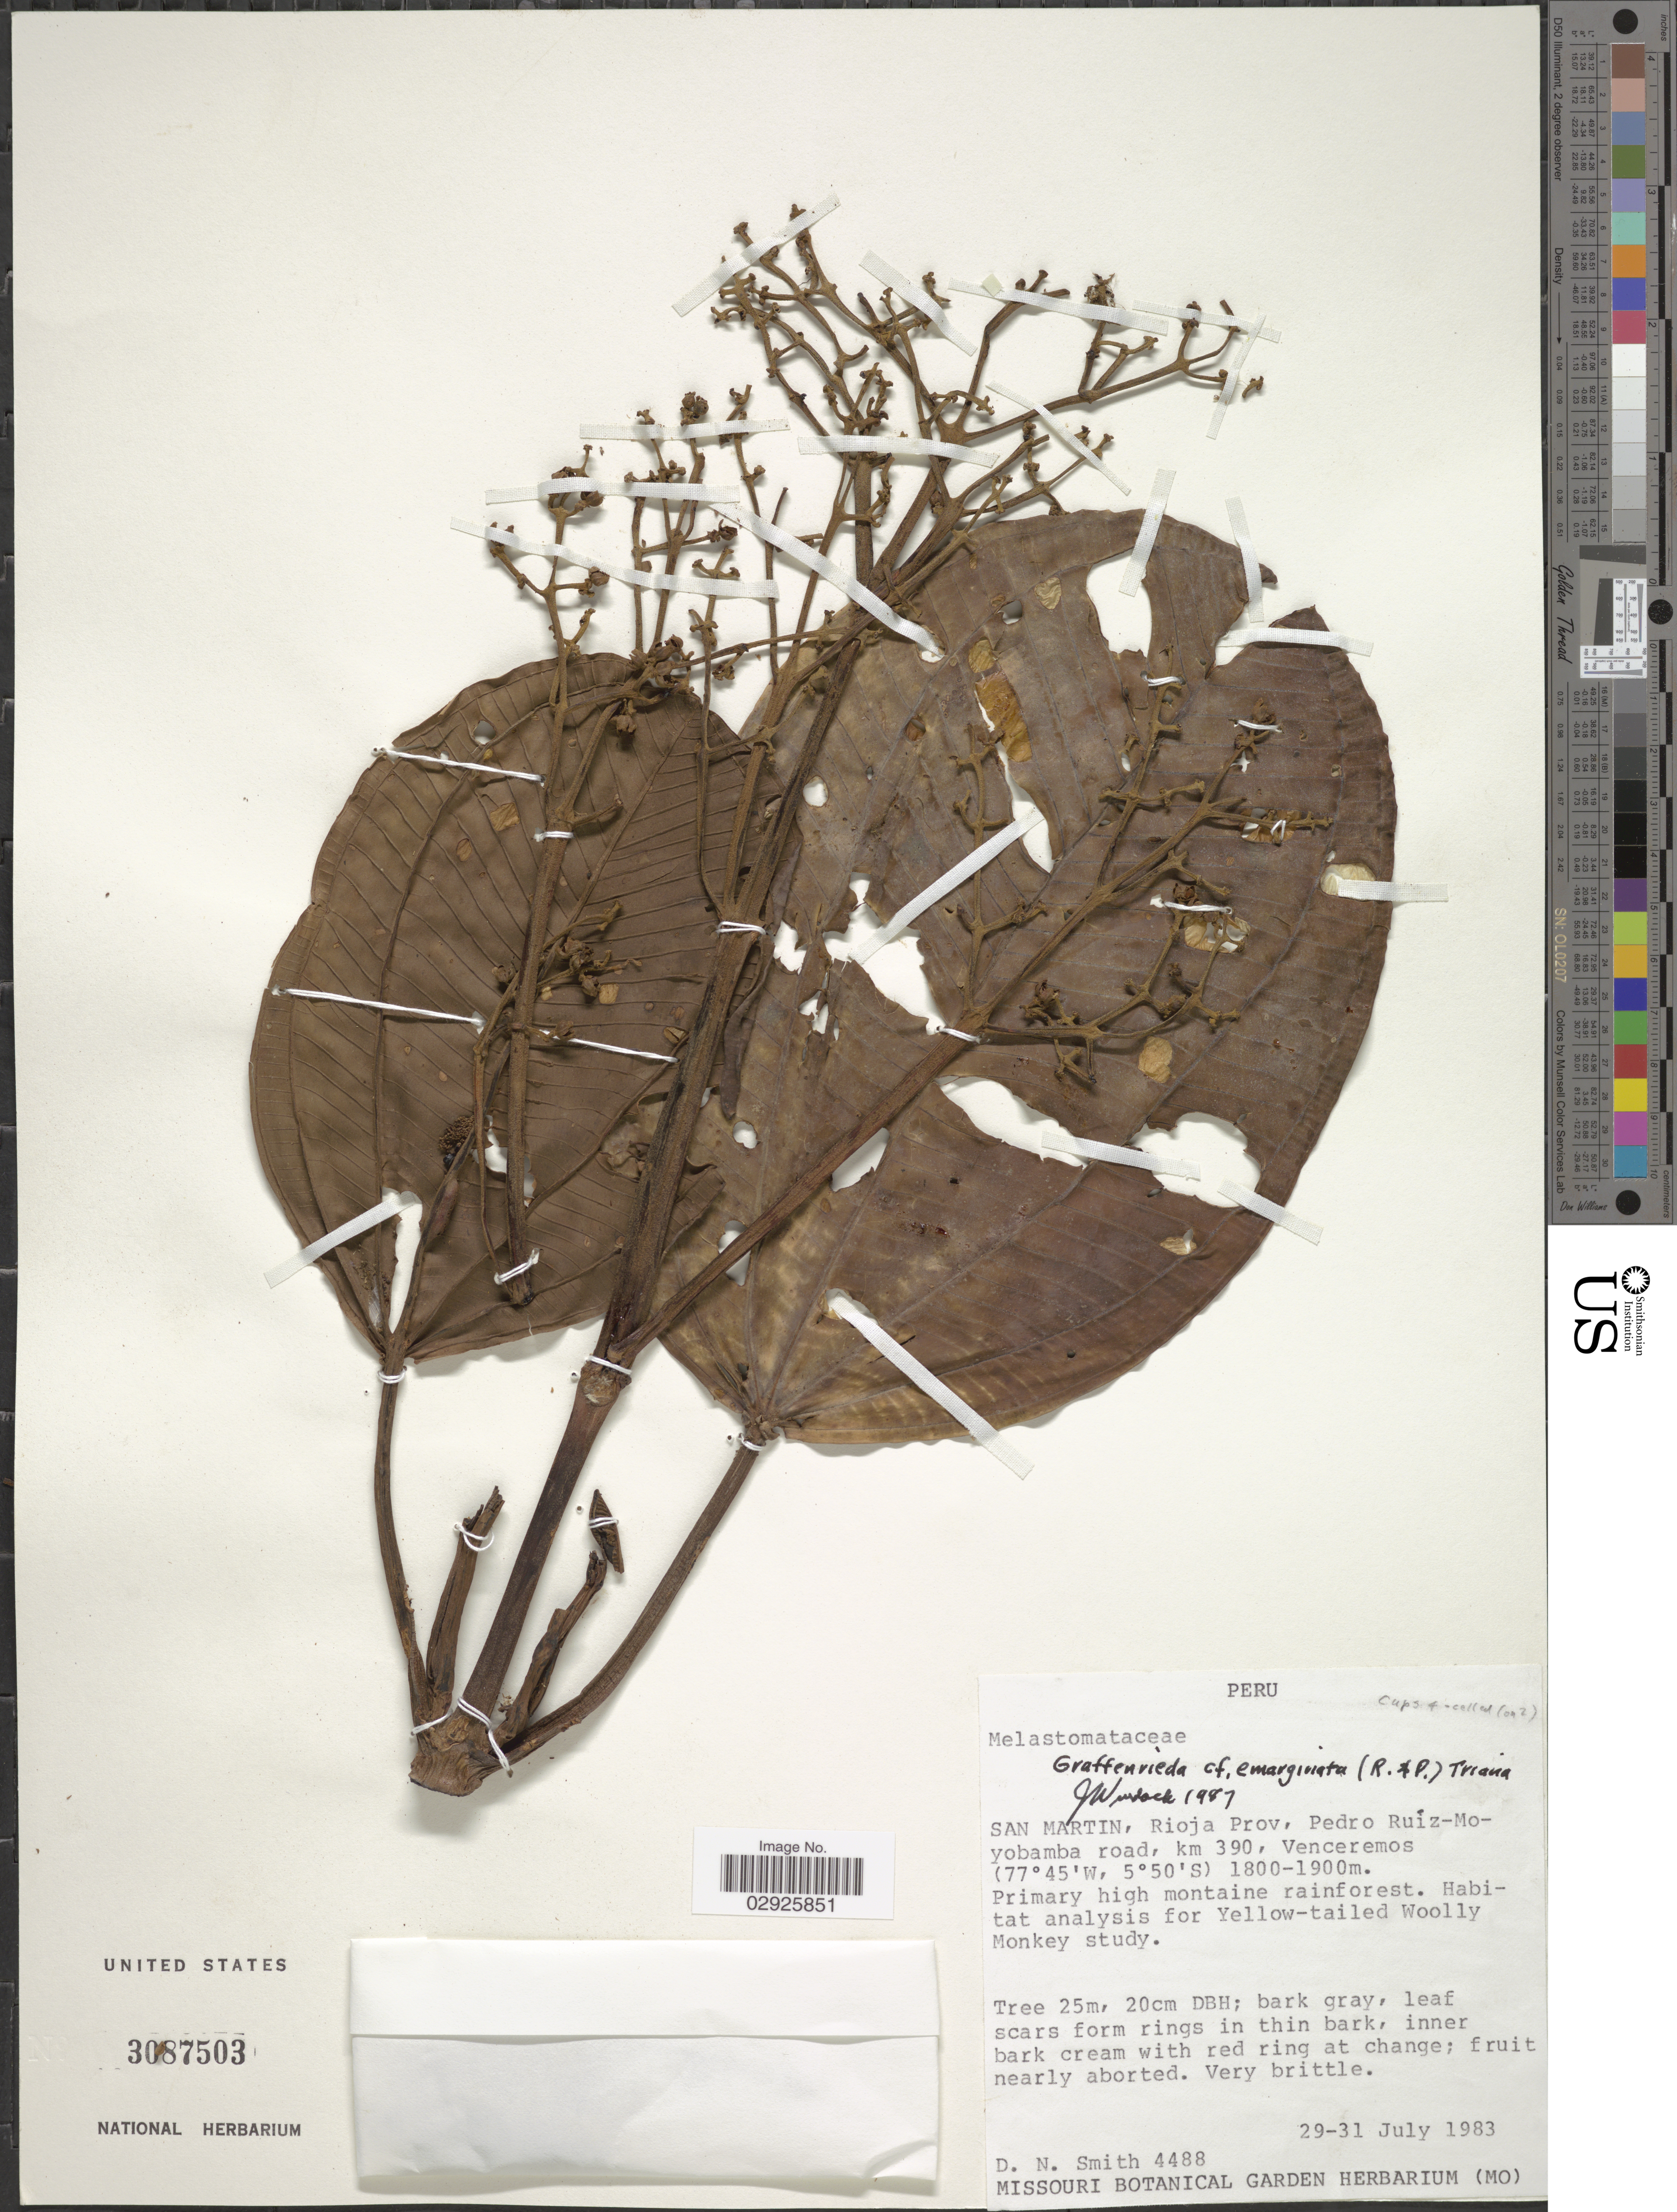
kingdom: Plantae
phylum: Tracheophyta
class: Magnoliopsida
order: Myrtales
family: Melastomataceae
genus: Graffenrieda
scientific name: Graffenrieda emarginata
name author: (Ruiz & Pav.) Triana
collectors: D. Smith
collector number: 4488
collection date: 1983-07-29/1983-07-31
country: Peru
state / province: San Martín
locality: Rioja Prov, Pedro Ruíz-Moyobamba road, km 390, Venceremos.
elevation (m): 1800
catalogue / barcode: US 3087503